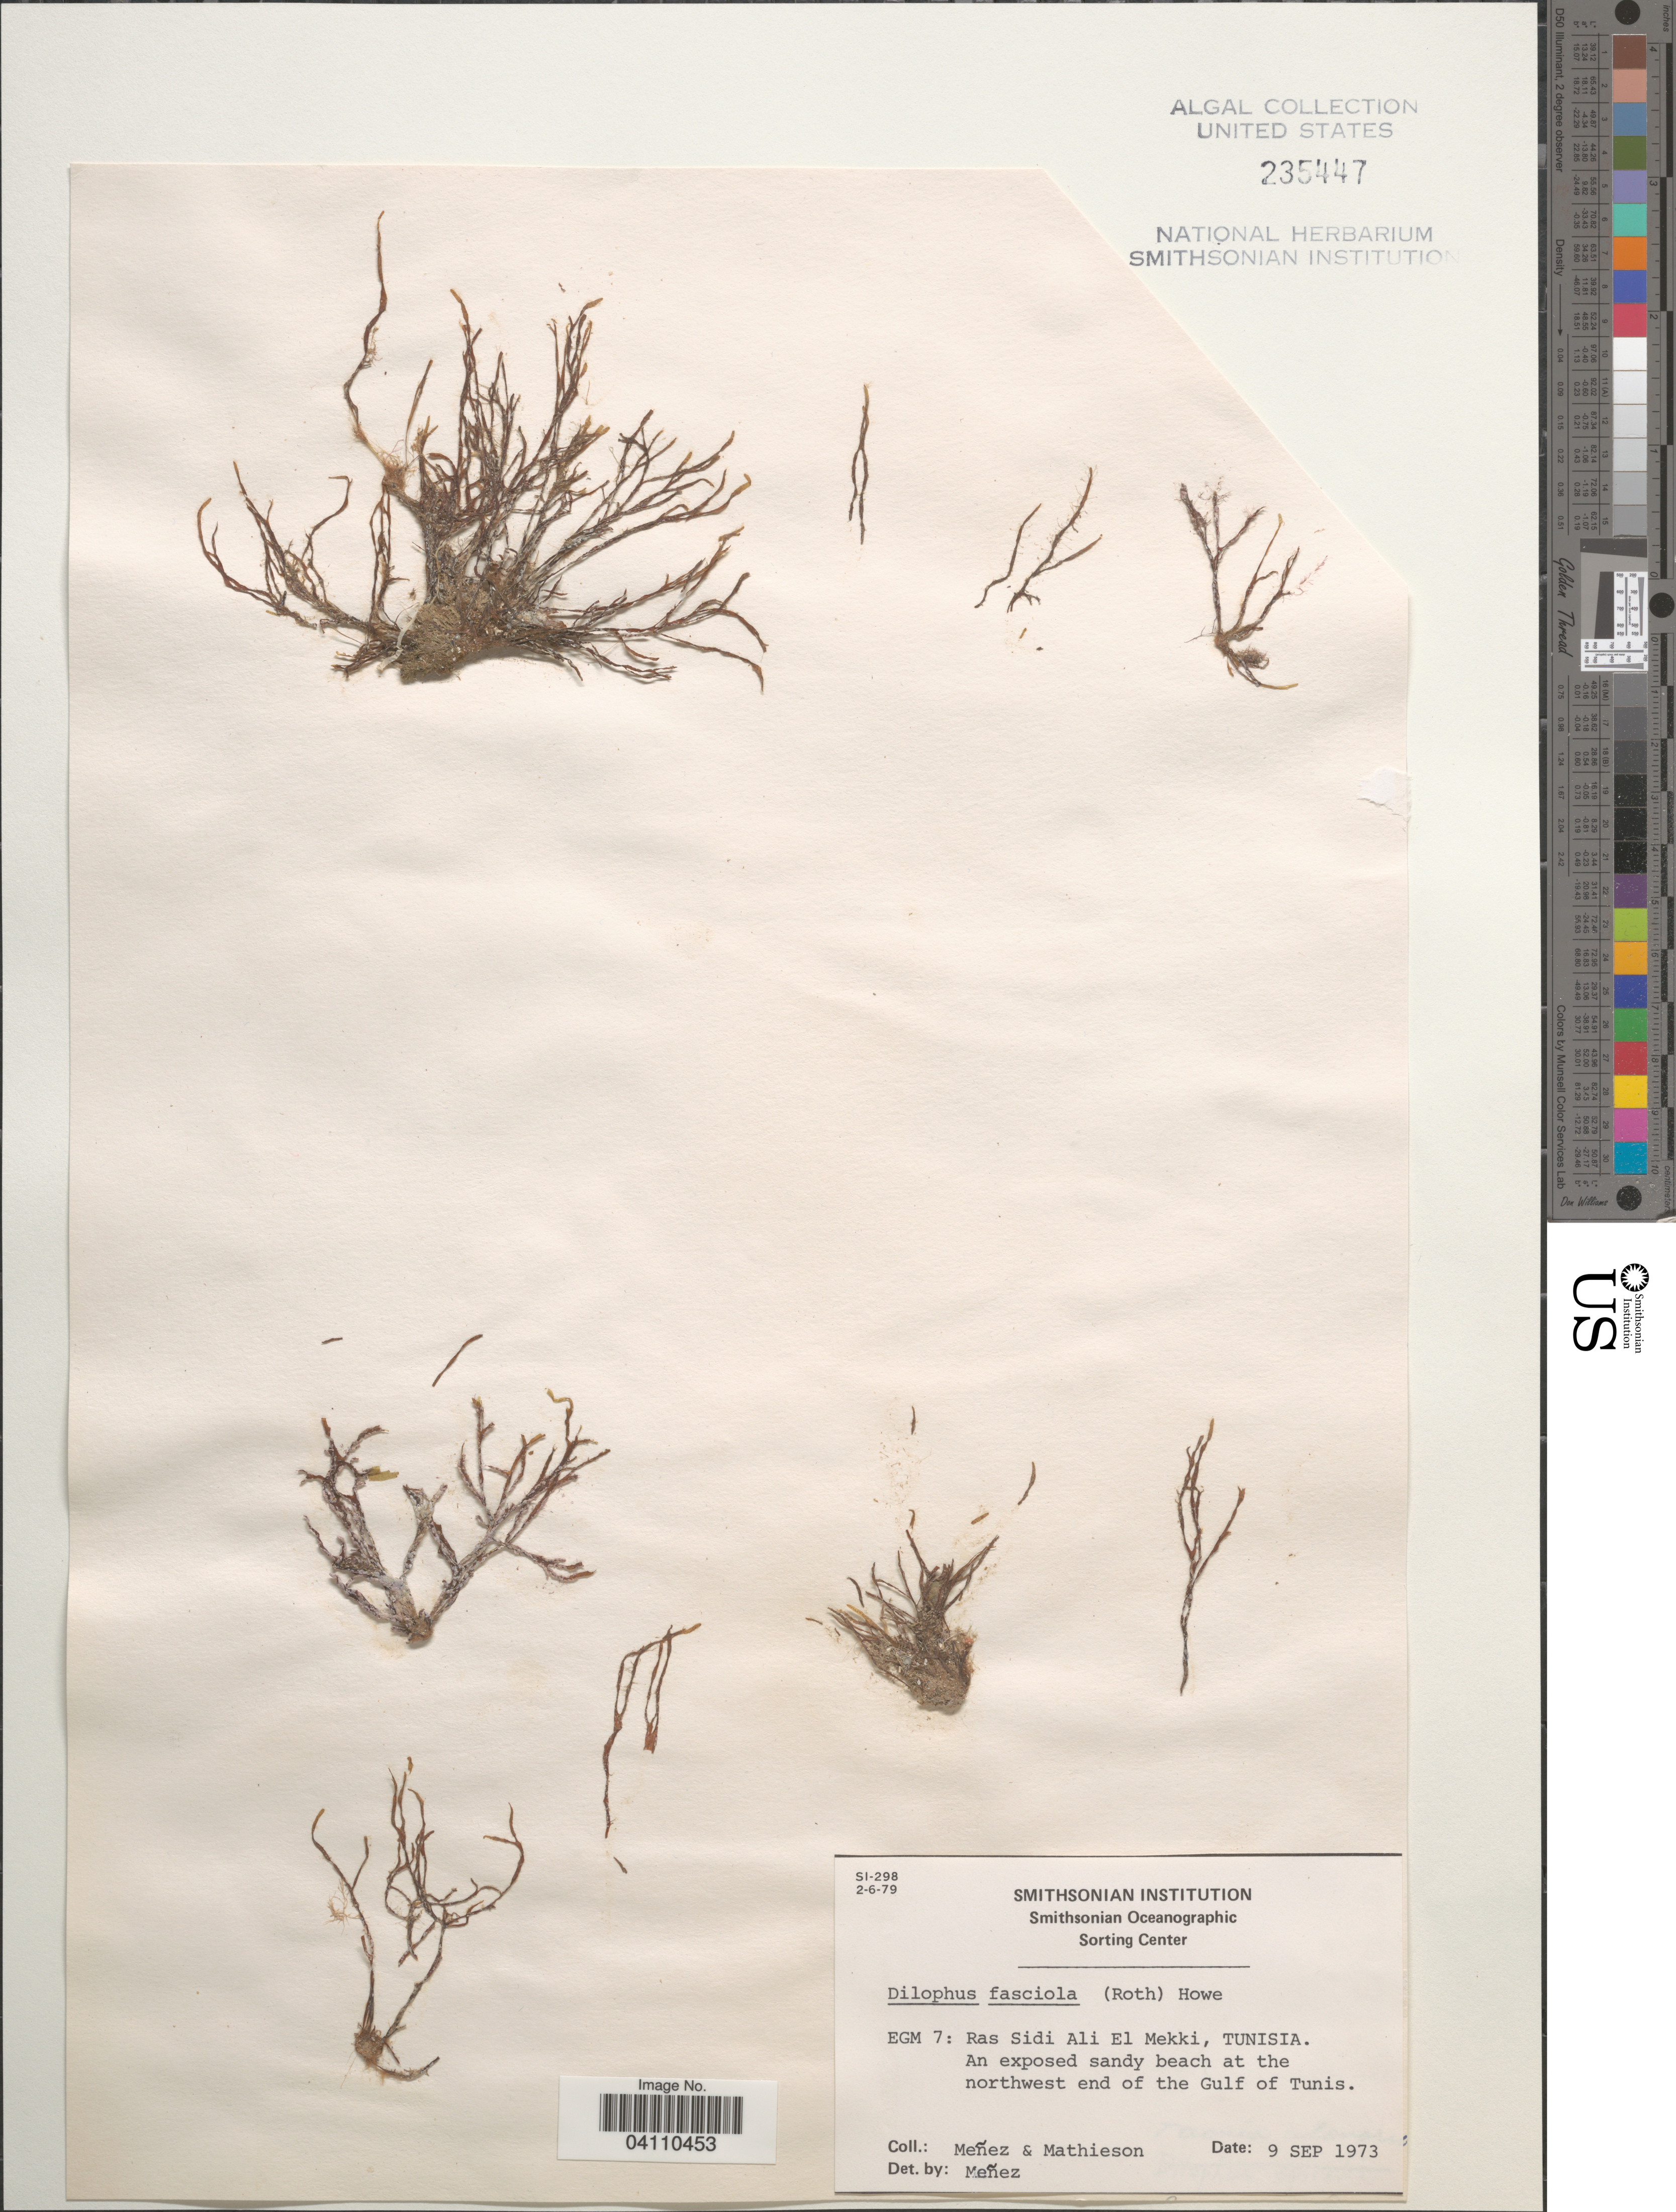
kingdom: Chromista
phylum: Ochrophyta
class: Phaeophyceae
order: Dictyotales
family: Dictyotaceae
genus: Dictyota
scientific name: Dictyota fasciola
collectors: Menez & Mathieson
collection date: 1973-09-09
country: Tunisia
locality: EGM 7: Ras Sidi Ali El Mekki, Tunisia. An exposed sandy beach at the northwest end of the Gulf of Tunis.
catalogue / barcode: US 235447